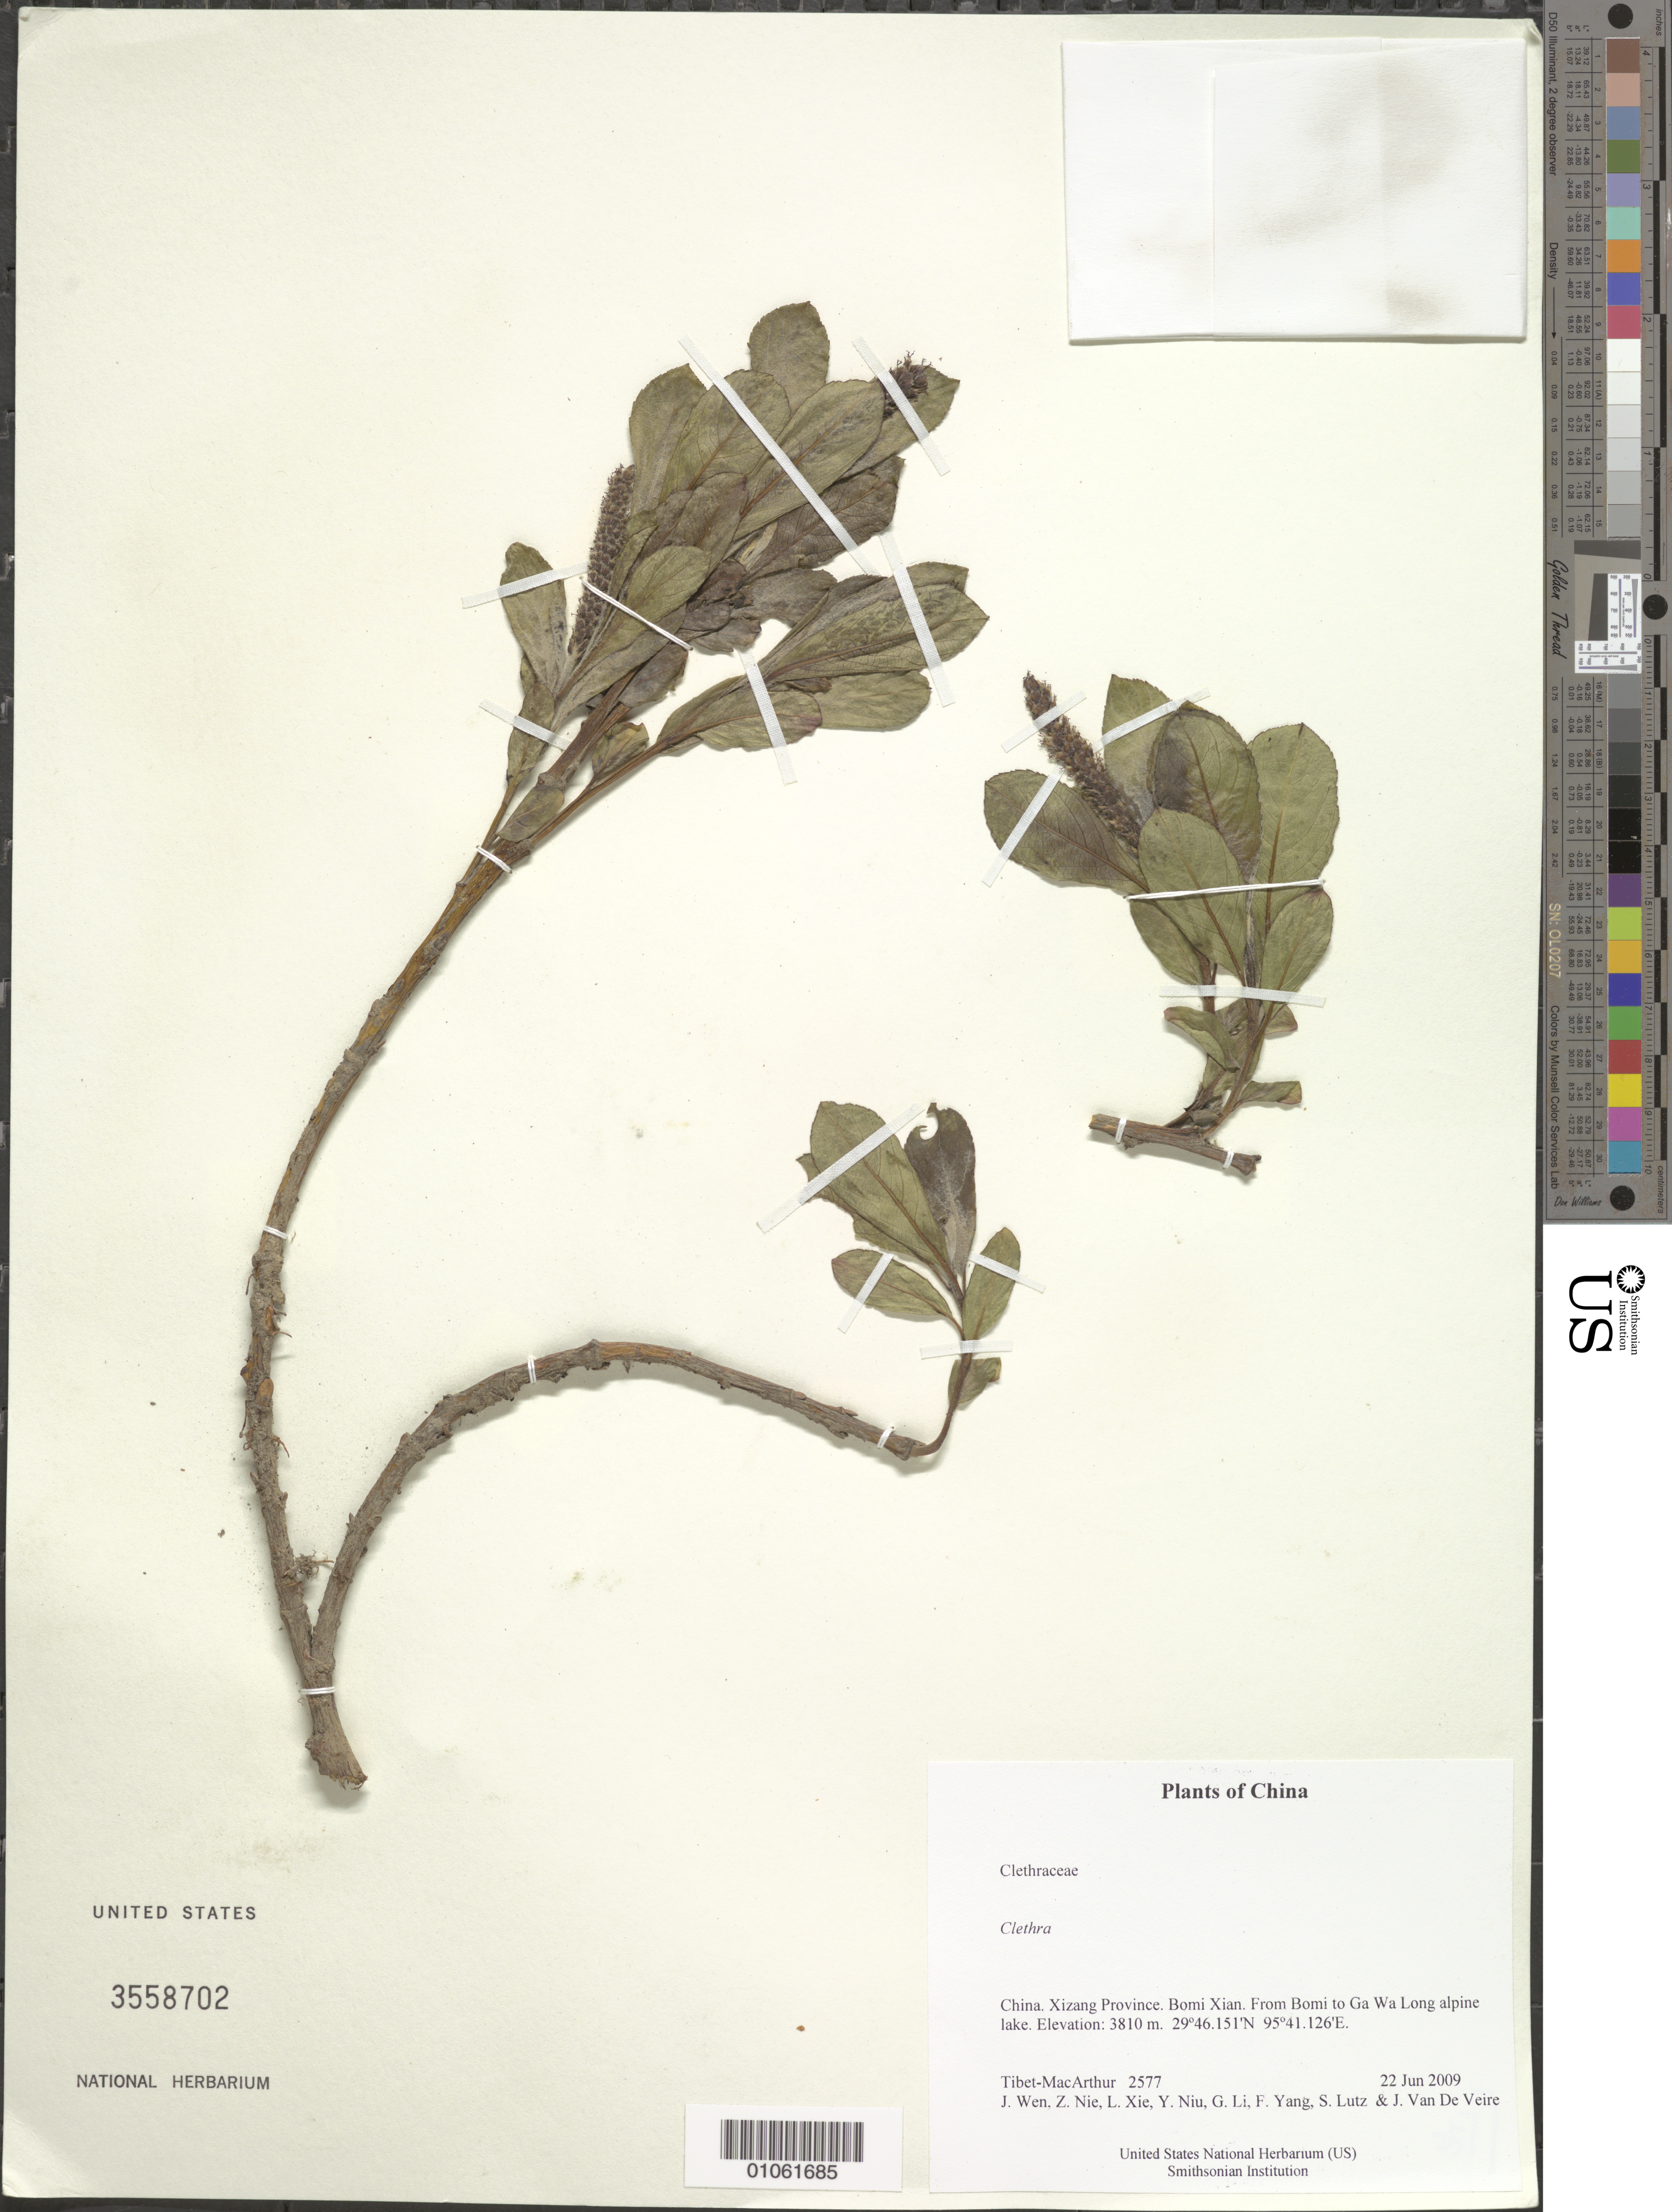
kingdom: Plantae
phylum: Tracheophyta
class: Magnoliopsida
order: Ericales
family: Clethraceae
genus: Clethra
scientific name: Clethra sp.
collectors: Tibet-MacArthur, J. Wen, Z. Nie, L. Xie, Y. Niu, G. Li, F. Yang, S. Lutz & J. Van De Veire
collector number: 2577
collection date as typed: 22 Jun 2009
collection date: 2009-06-22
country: China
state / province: Xizang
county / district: Bomi Xian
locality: From Bomi to Ga Wa Long alpine lake.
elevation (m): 3810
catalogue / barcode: US 3558702